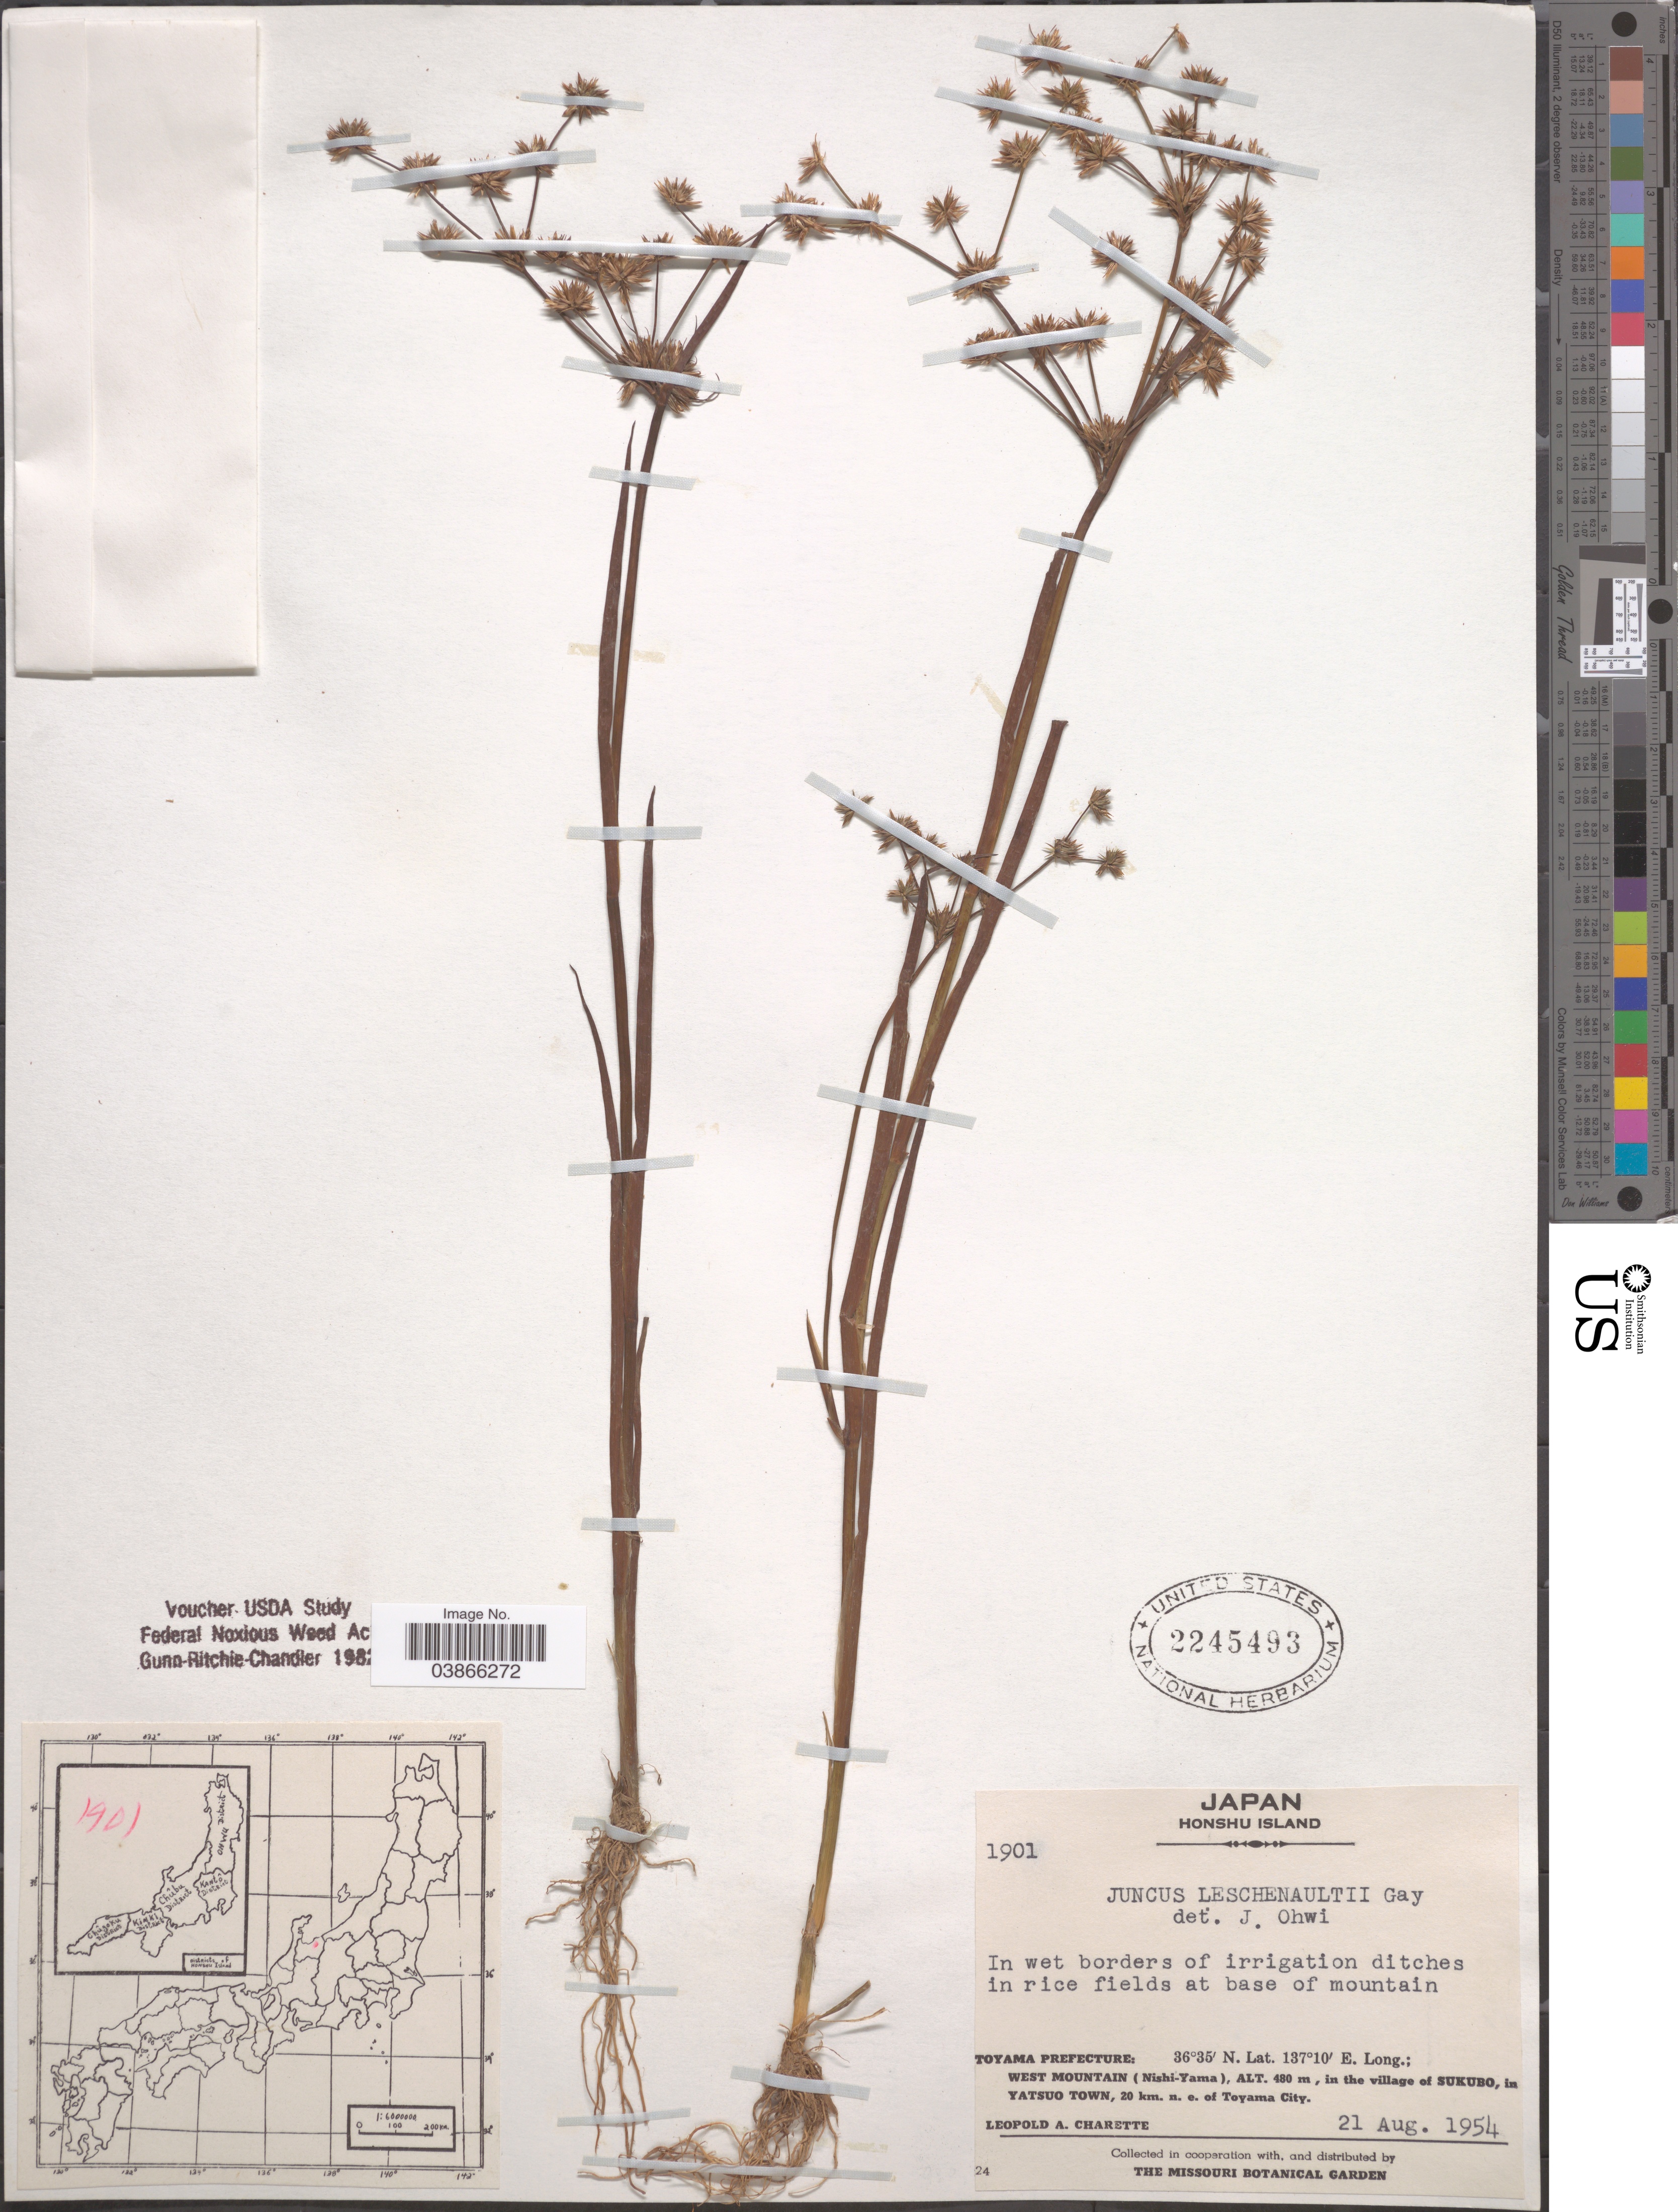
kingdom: Plantae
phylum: Tracheophyta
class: Liliopsida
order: Poales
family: Juncaceae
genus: Juncus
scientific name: Juncus leschenaultii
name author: J. Gay ex Laharpe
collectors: L. A. Charette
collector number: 1901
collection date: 1954-08-21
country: Japan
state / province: Toyama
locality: Honshu Island. Toyama Prefecture: West Mountain (Nishi-Yama), in the village of Sukubo, in Yatsuo Town, 20 km. n. e. of Toyama City.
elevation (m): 480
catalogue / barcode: US 2245493